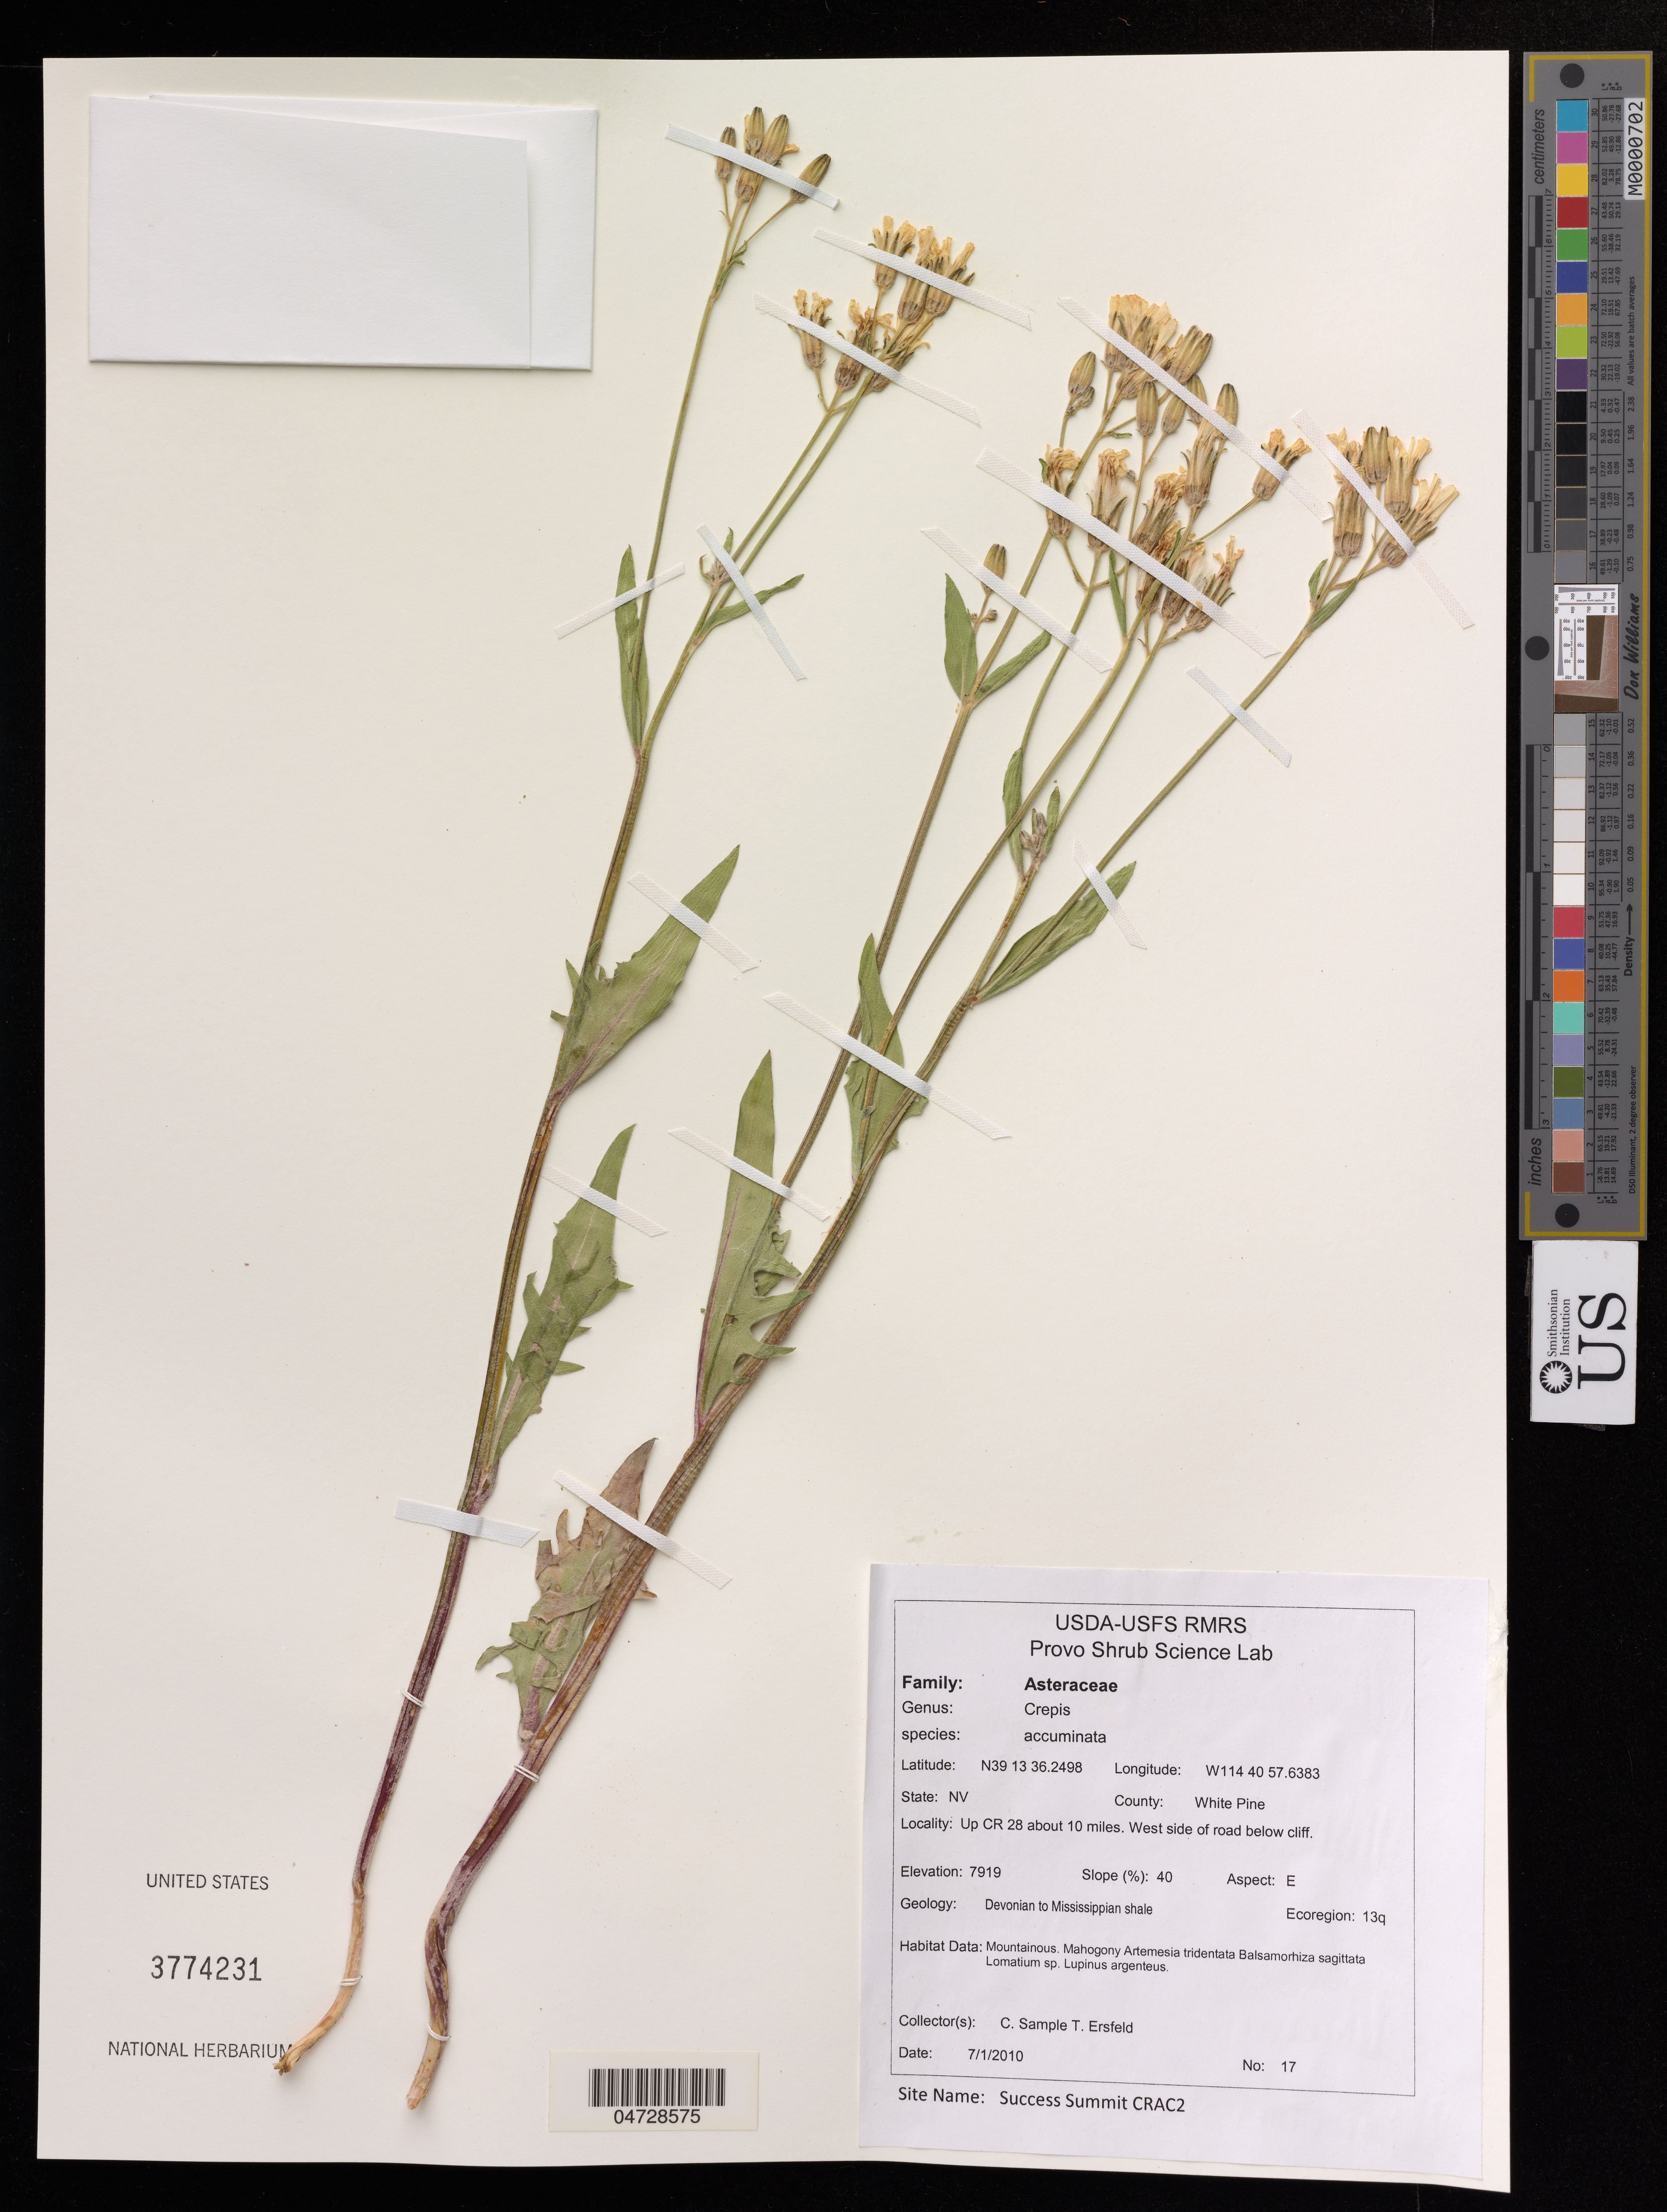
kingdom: Plantae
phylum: Tracheophyta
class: Magnoliopsida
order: Asterales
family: Asteraceae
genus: Crepis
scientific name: Crepis acuminata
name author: Nutt.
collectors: C. Sample & T. Ersfeld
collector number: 17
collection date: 2010-07-01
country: United States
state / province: Nevada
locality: White Pine, Up CR 28 about 10 miles. West side of road below cliff.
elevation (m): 2414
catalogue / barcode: US 3774231